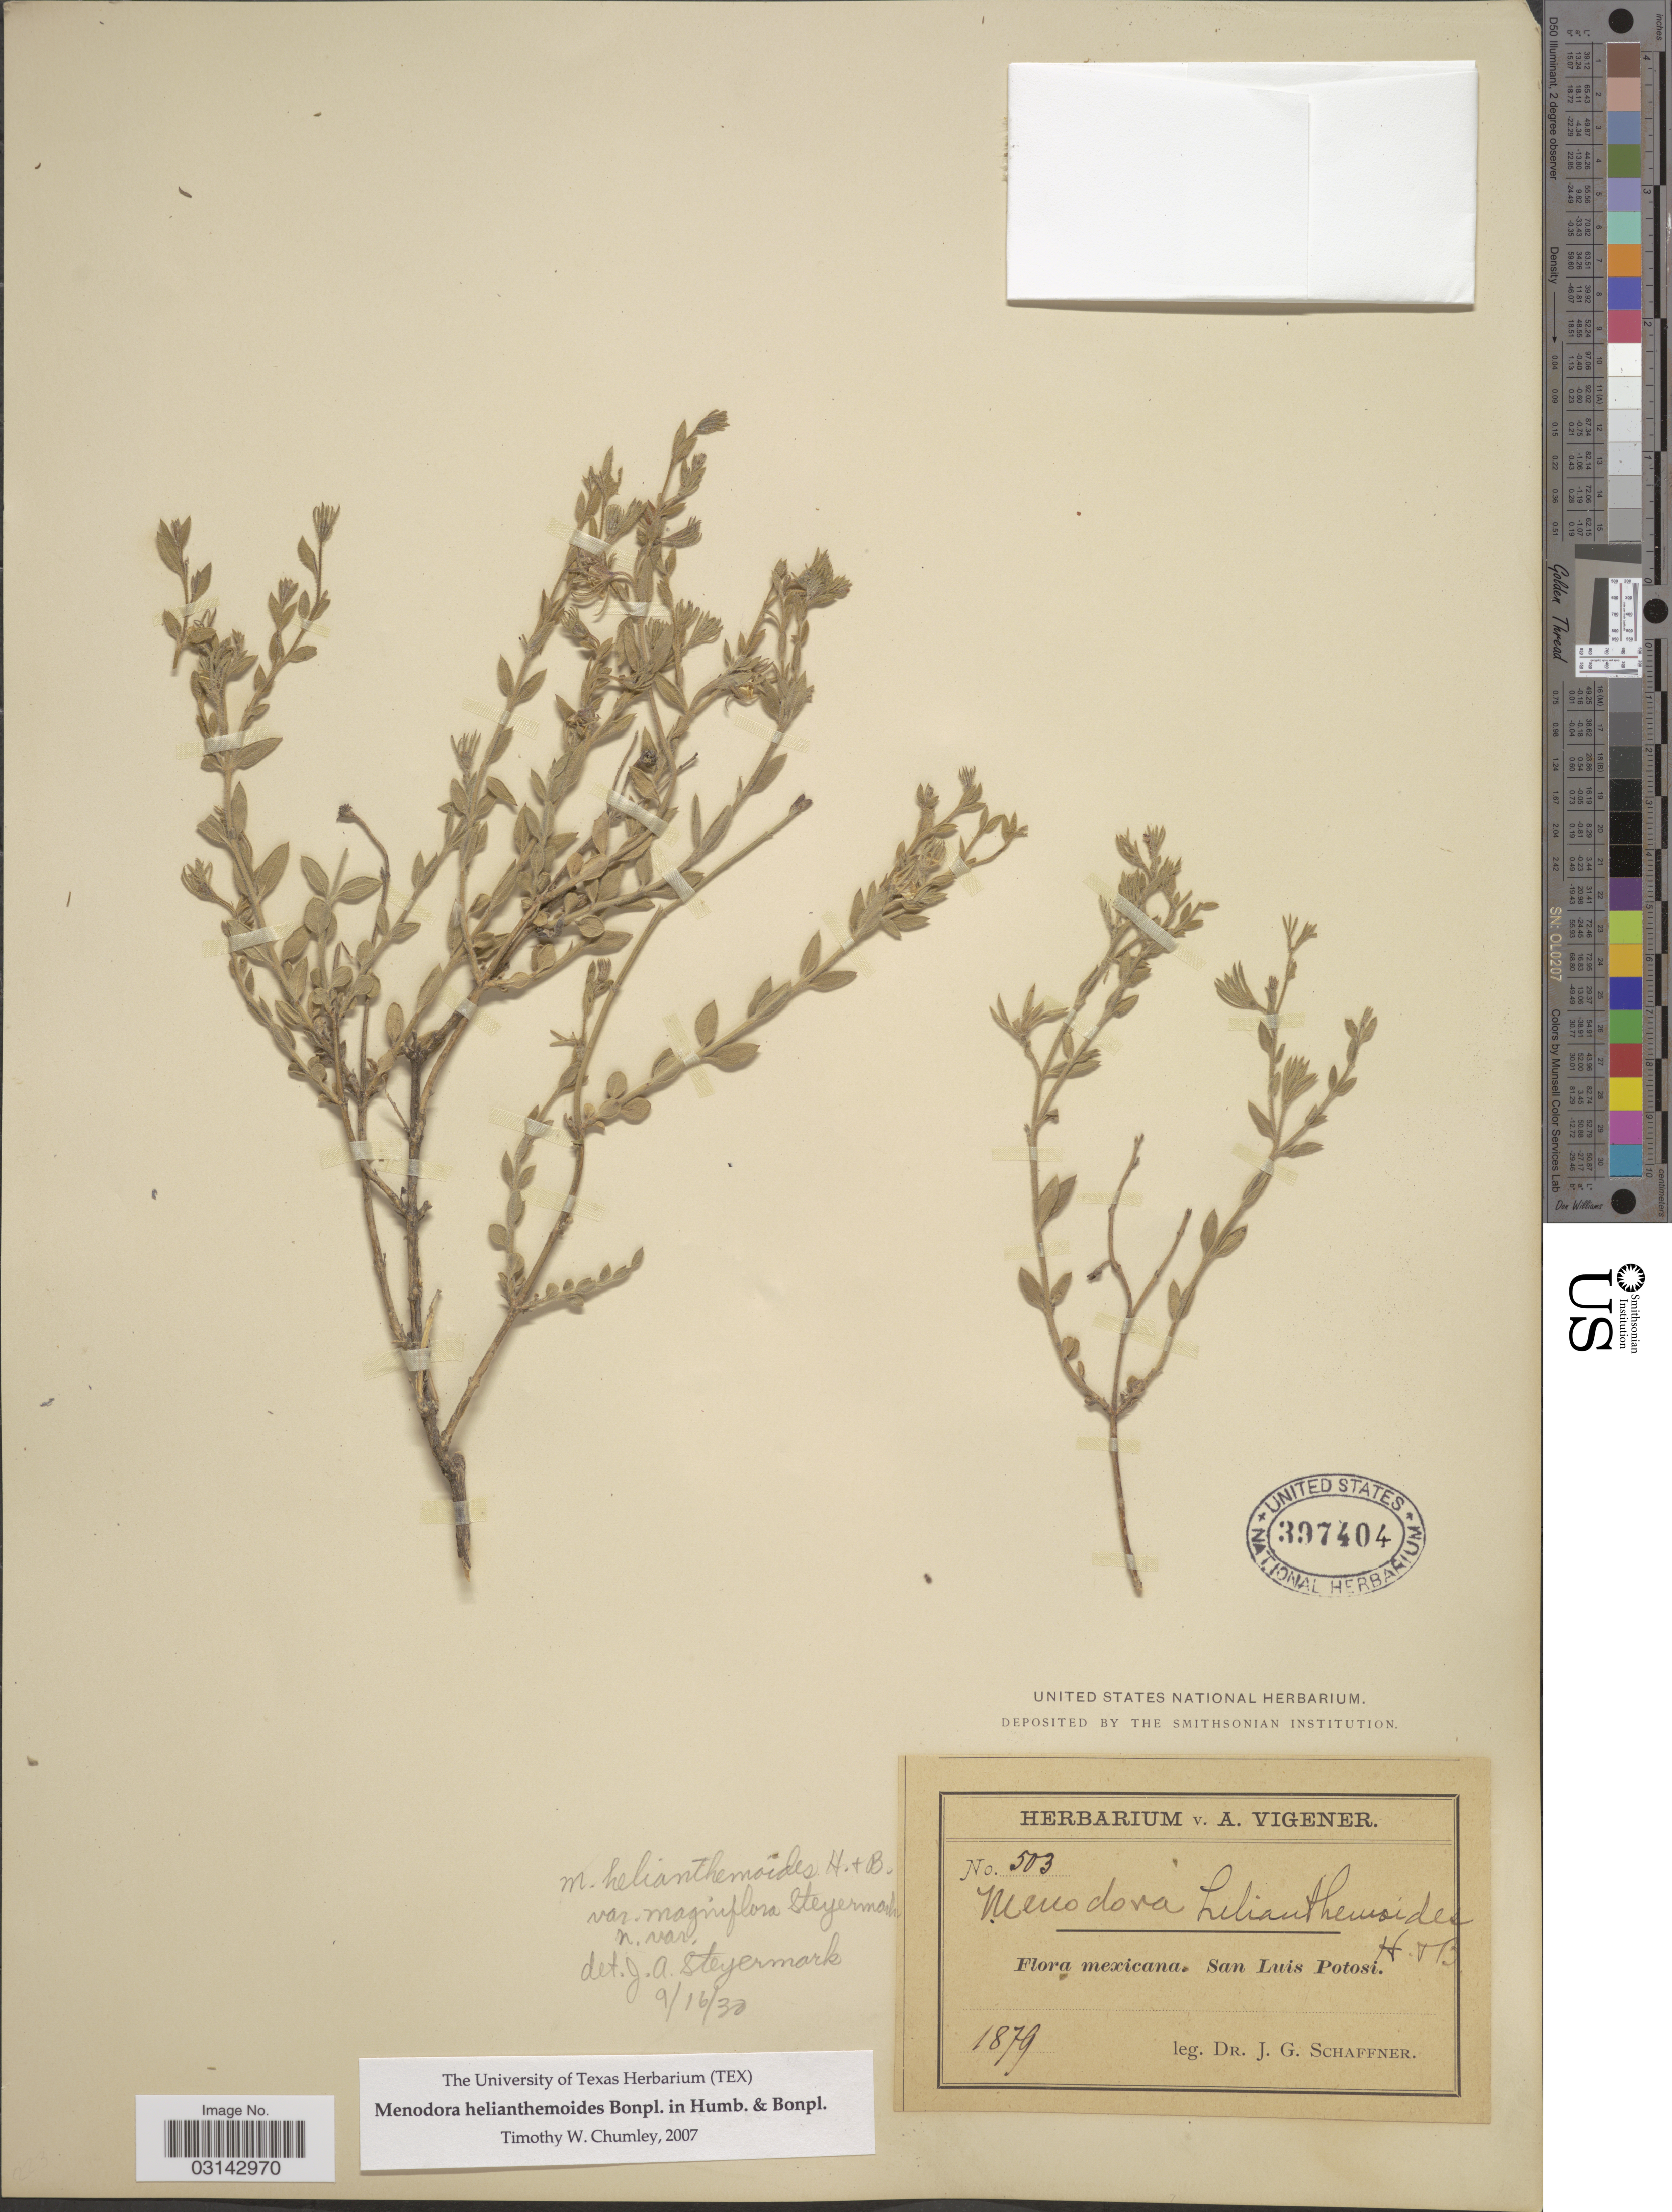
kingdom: Plantae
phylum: Tracheophyta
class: Magnoliopsida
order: Lamiales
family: Oleaceae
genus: Menodora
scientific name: Menodora helianthemoides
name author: Bonpl.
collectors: J. G. Schaffner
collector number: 503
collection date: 1879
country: Mexico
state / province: San Luis Potosí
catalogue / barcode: US 397404